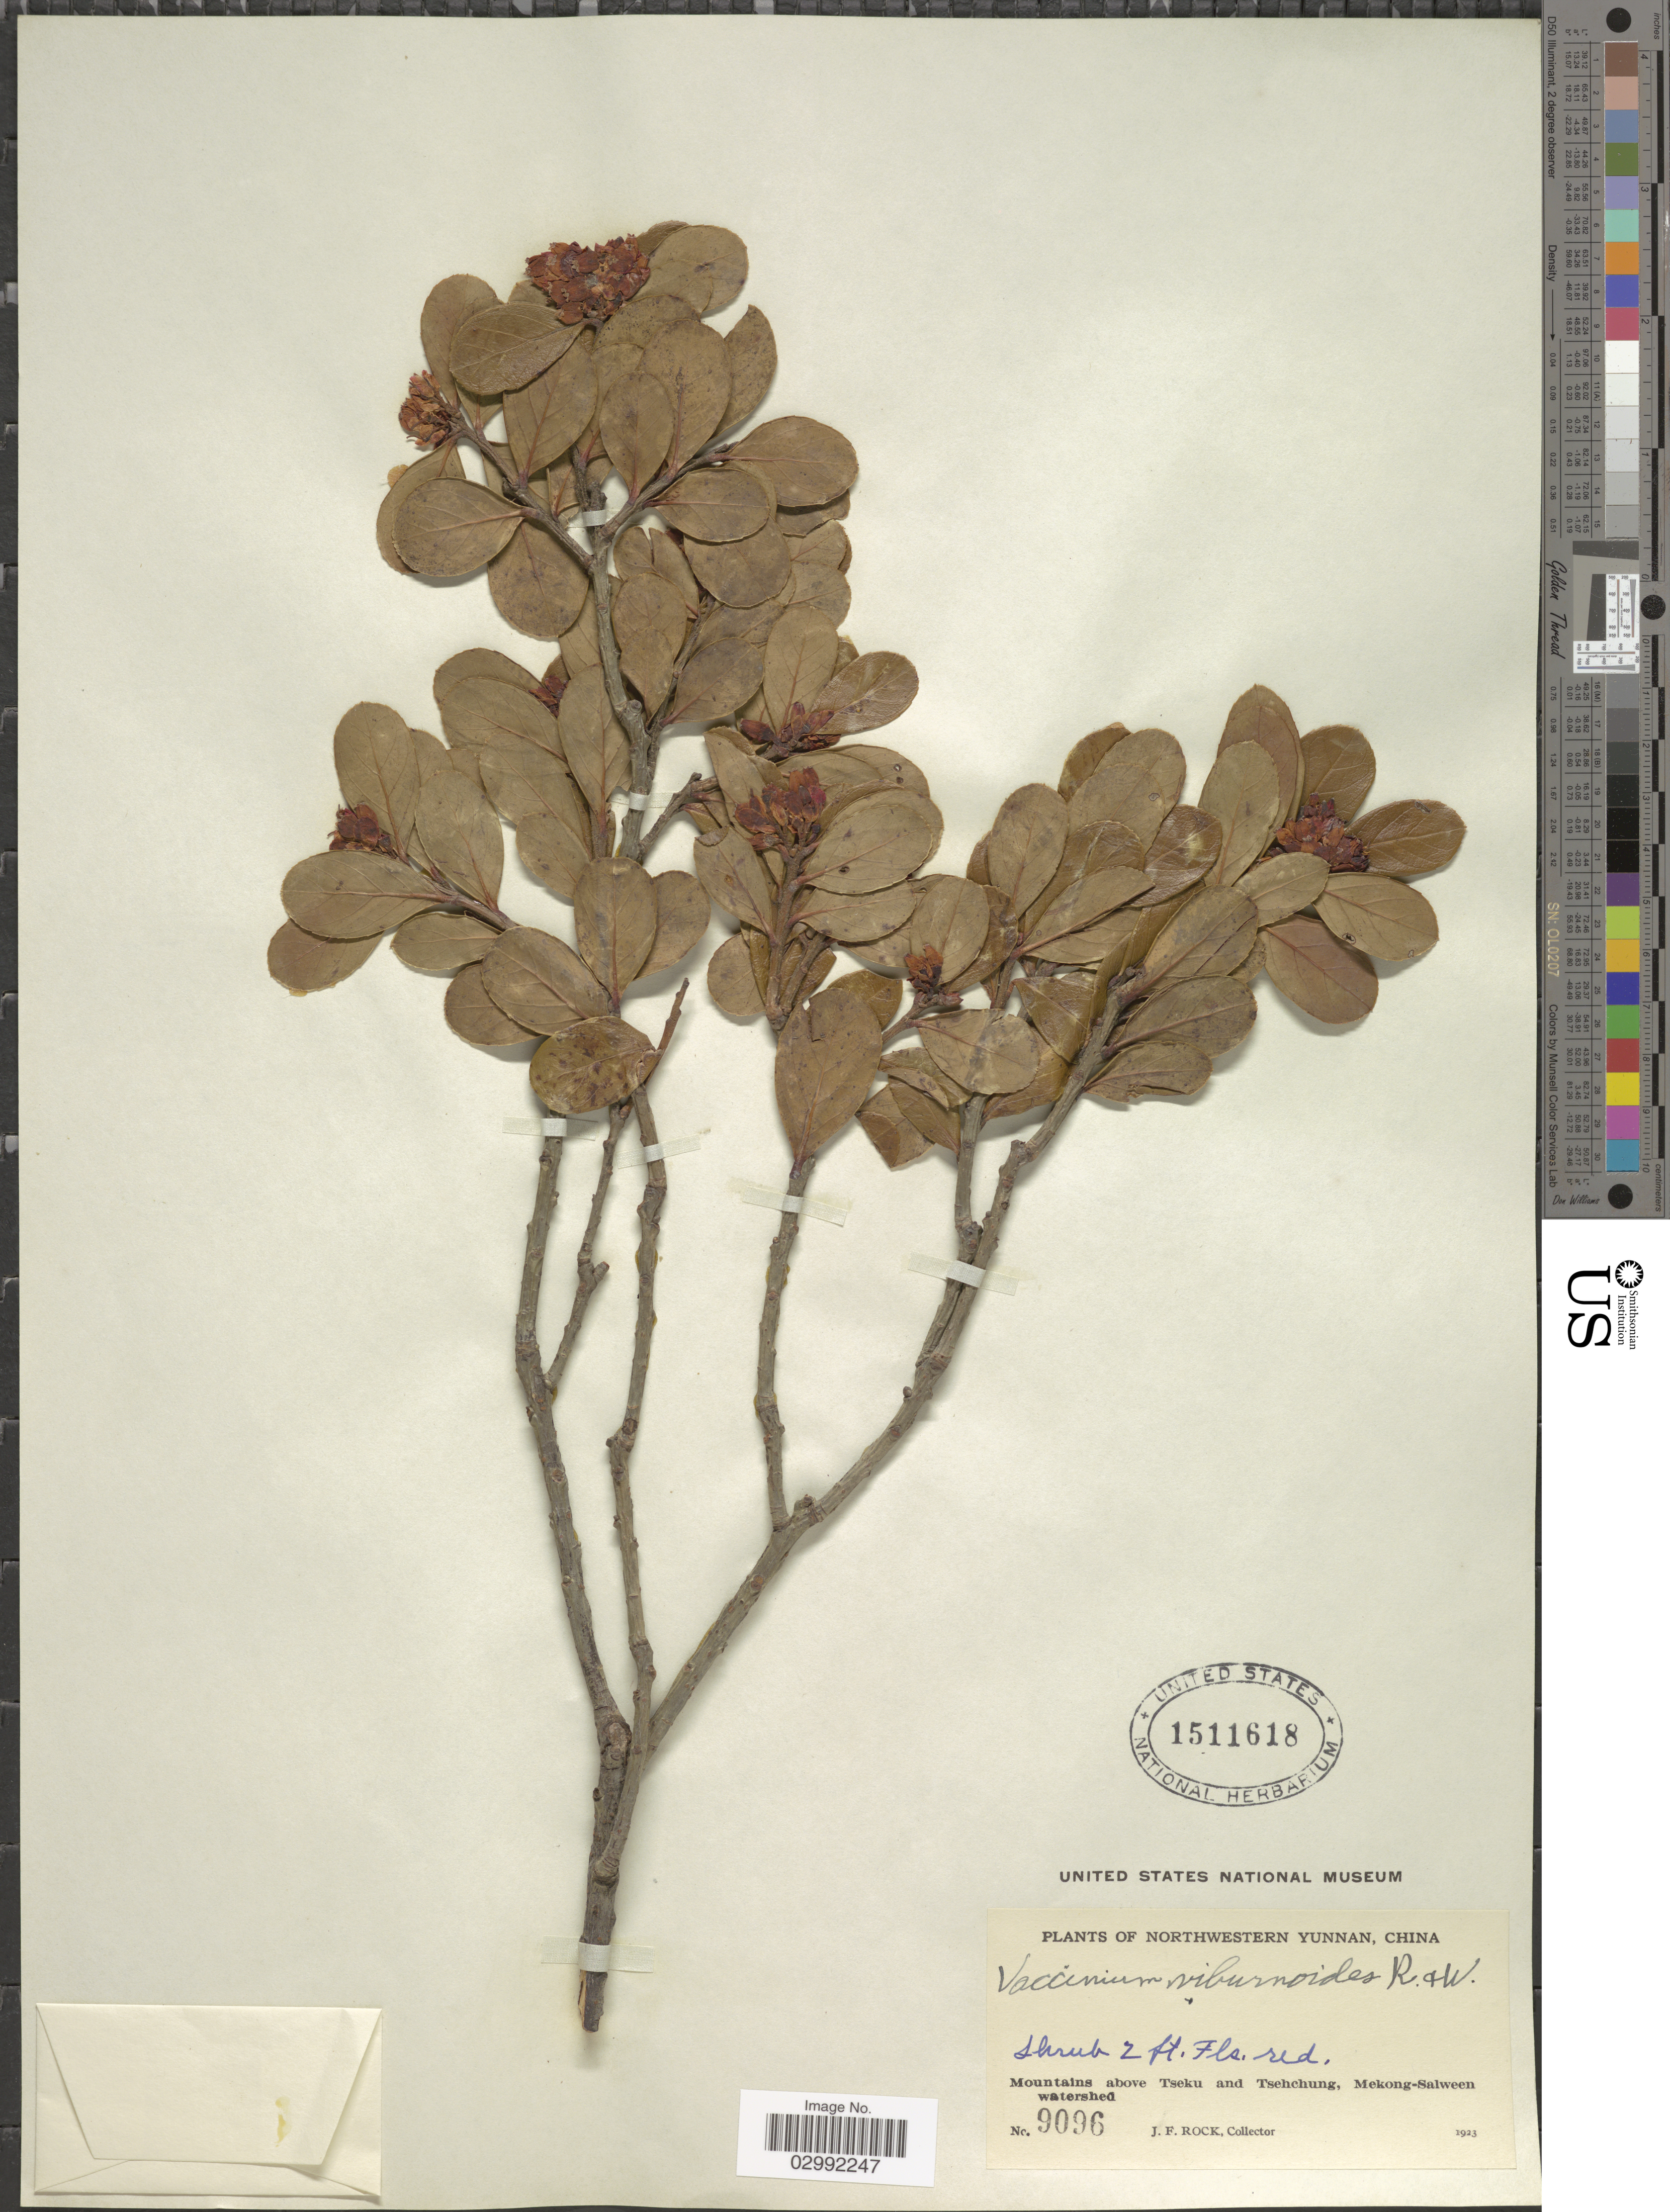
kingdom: Plantae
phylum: Tracheophyta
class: Magnoliopsida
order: Ericales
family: Ericaceae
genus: Vaccinium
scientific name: Vaccinium sikkimense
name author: C.B. Clarke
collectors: J. Rock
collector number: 9096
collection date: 1923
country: China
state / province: Yunnan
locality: Northwestern Yunnan. Mountains above Tseku and Tsehchung, Mekong-Salween watershed.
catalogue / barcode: US 1511618